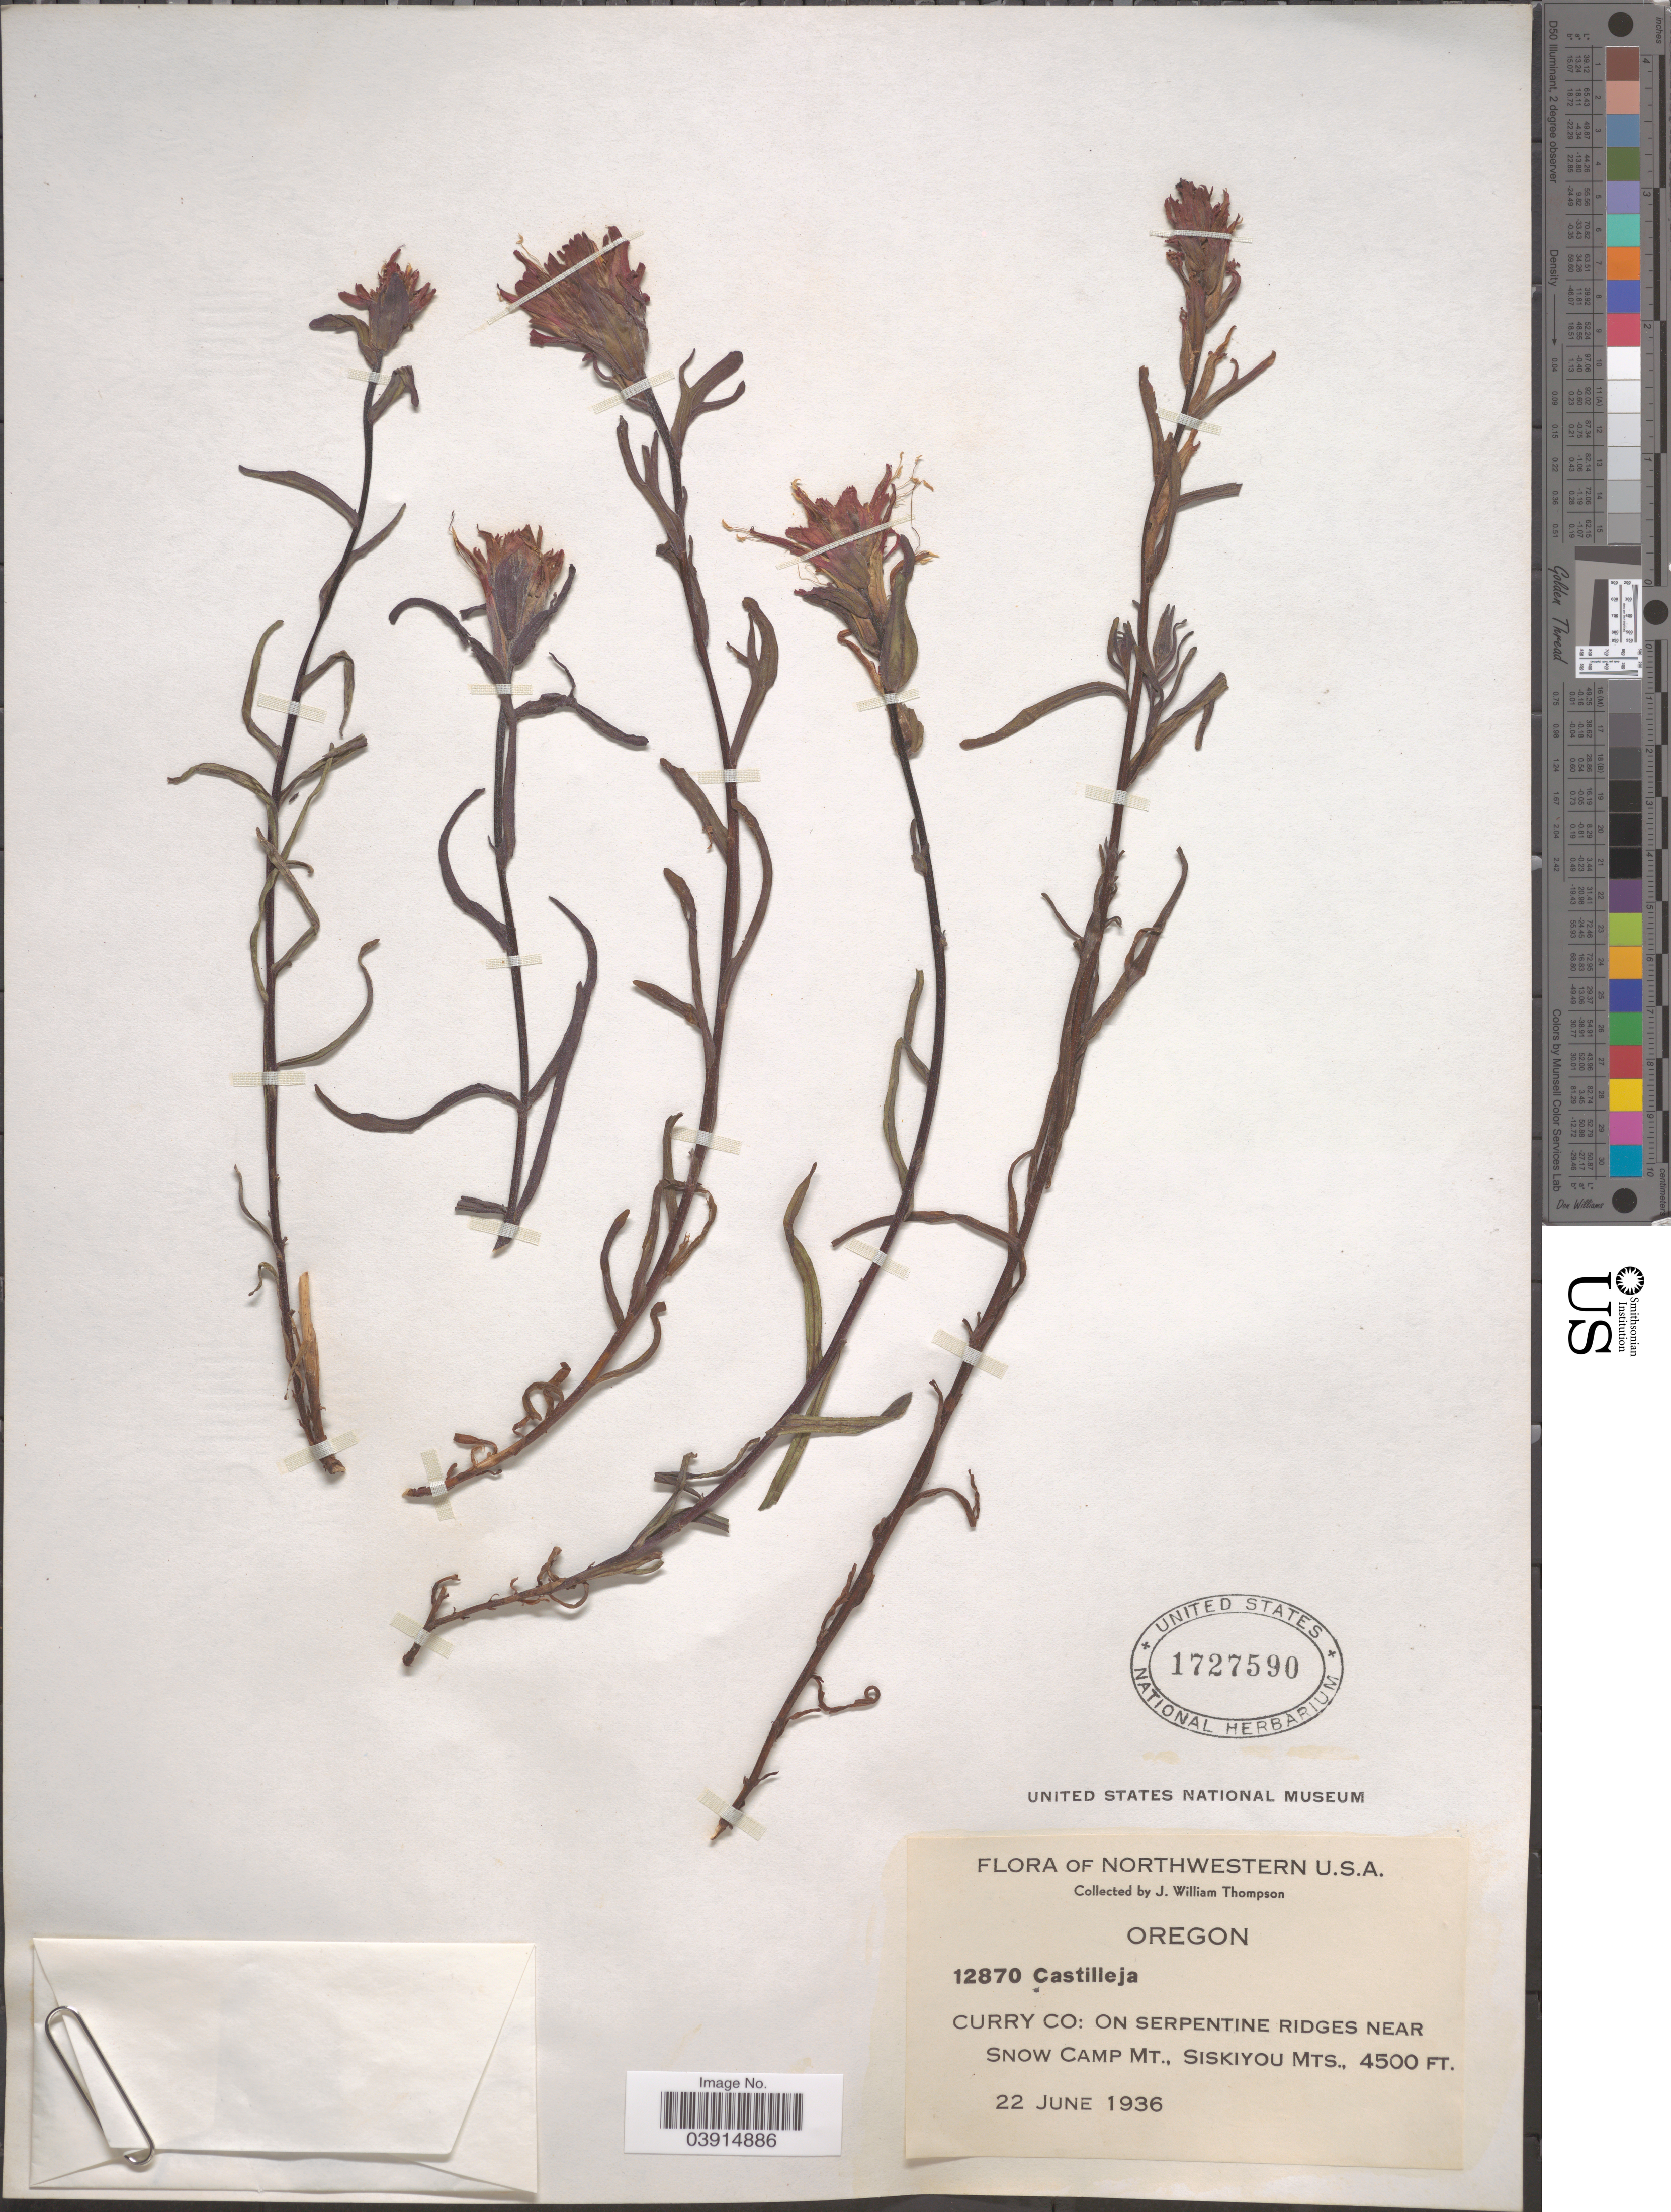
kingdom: Plantae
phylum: Tracheophyta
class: Magnoliopsida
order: Lamiales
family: Orobanchaceae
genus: Castilleja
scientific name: Castilleja sp.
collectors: J. W. Thompson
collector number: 12870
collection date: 1936-06-22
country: United States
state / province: Oregon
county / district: Curry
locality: Curry Co: On serpentine ridges near Snow Camp Mt., Siskiyou Mts.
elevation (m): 1372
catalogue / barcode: US 1727590